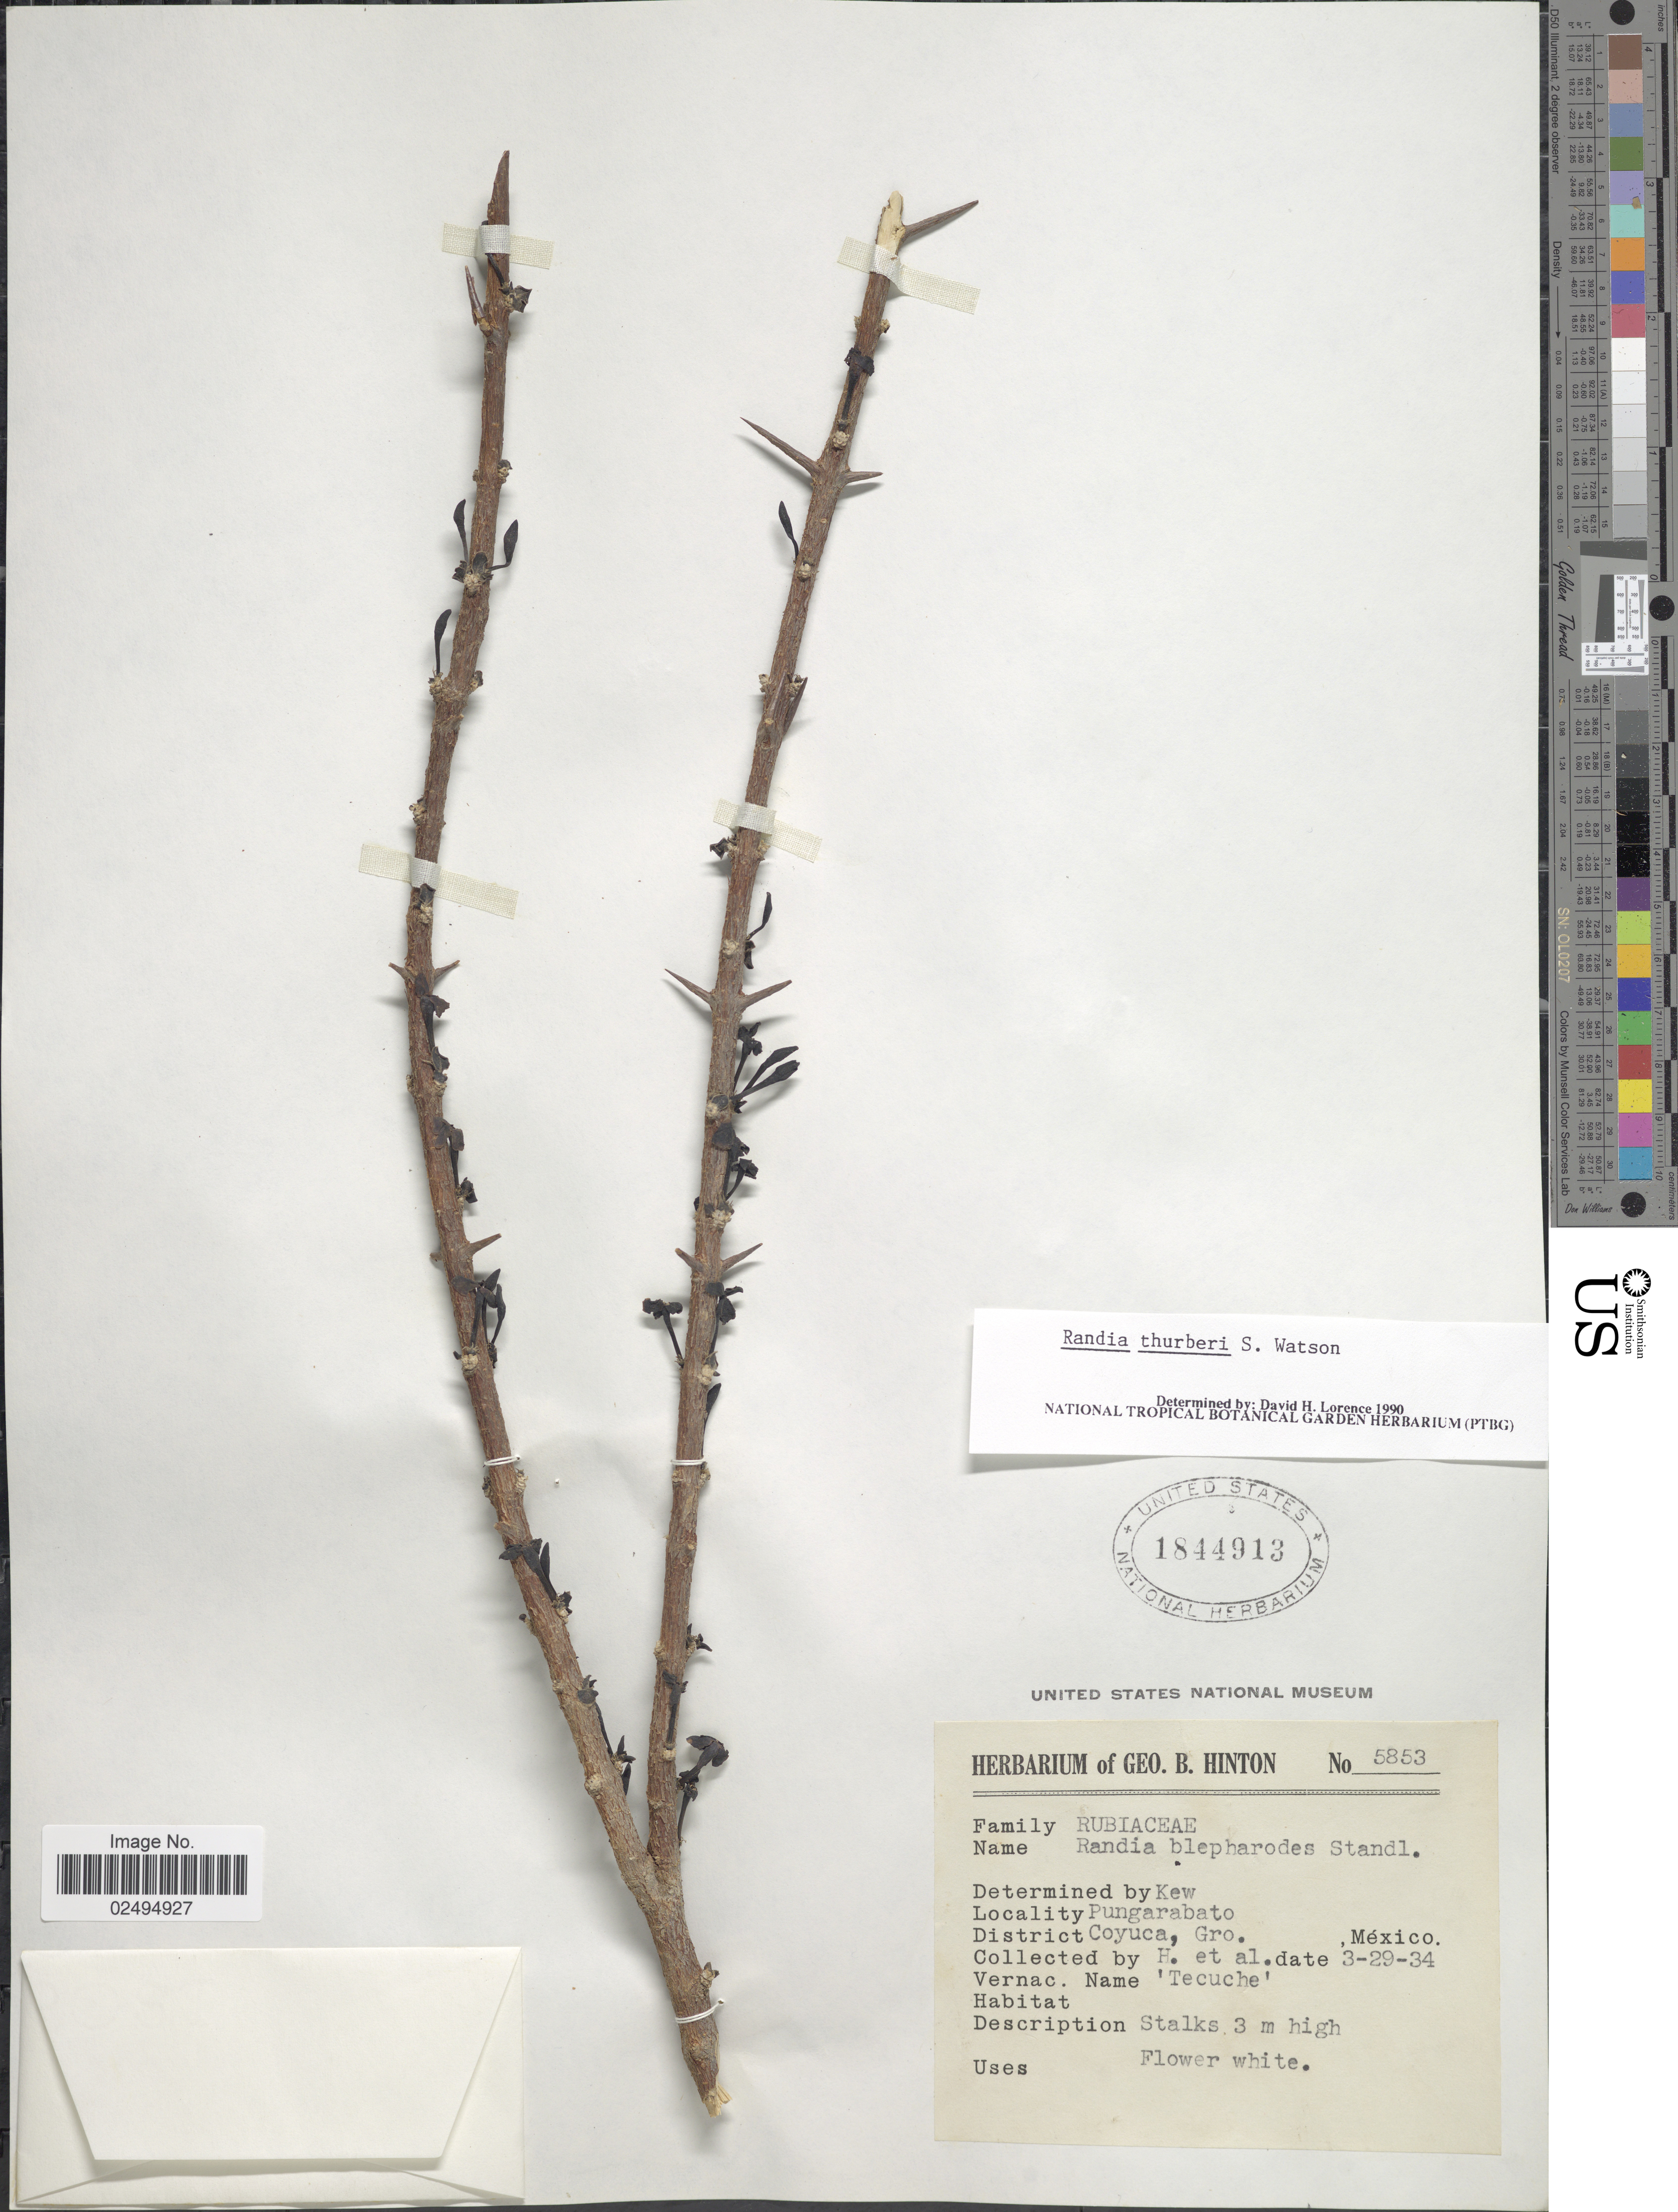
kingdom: Plantae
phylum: Tracheophyta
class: Magnoliopsida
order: Gentianales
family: Rubiaceae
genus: Randia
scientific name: Randia thurberi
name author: S. Watson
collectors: G. B. Hinton & et al.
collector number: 5853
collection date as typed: Transcribed d/m/y: 29/3/34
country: Mexico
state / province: Guerrero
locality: Pungarabato, District Coyuca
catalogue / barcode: US 1844913